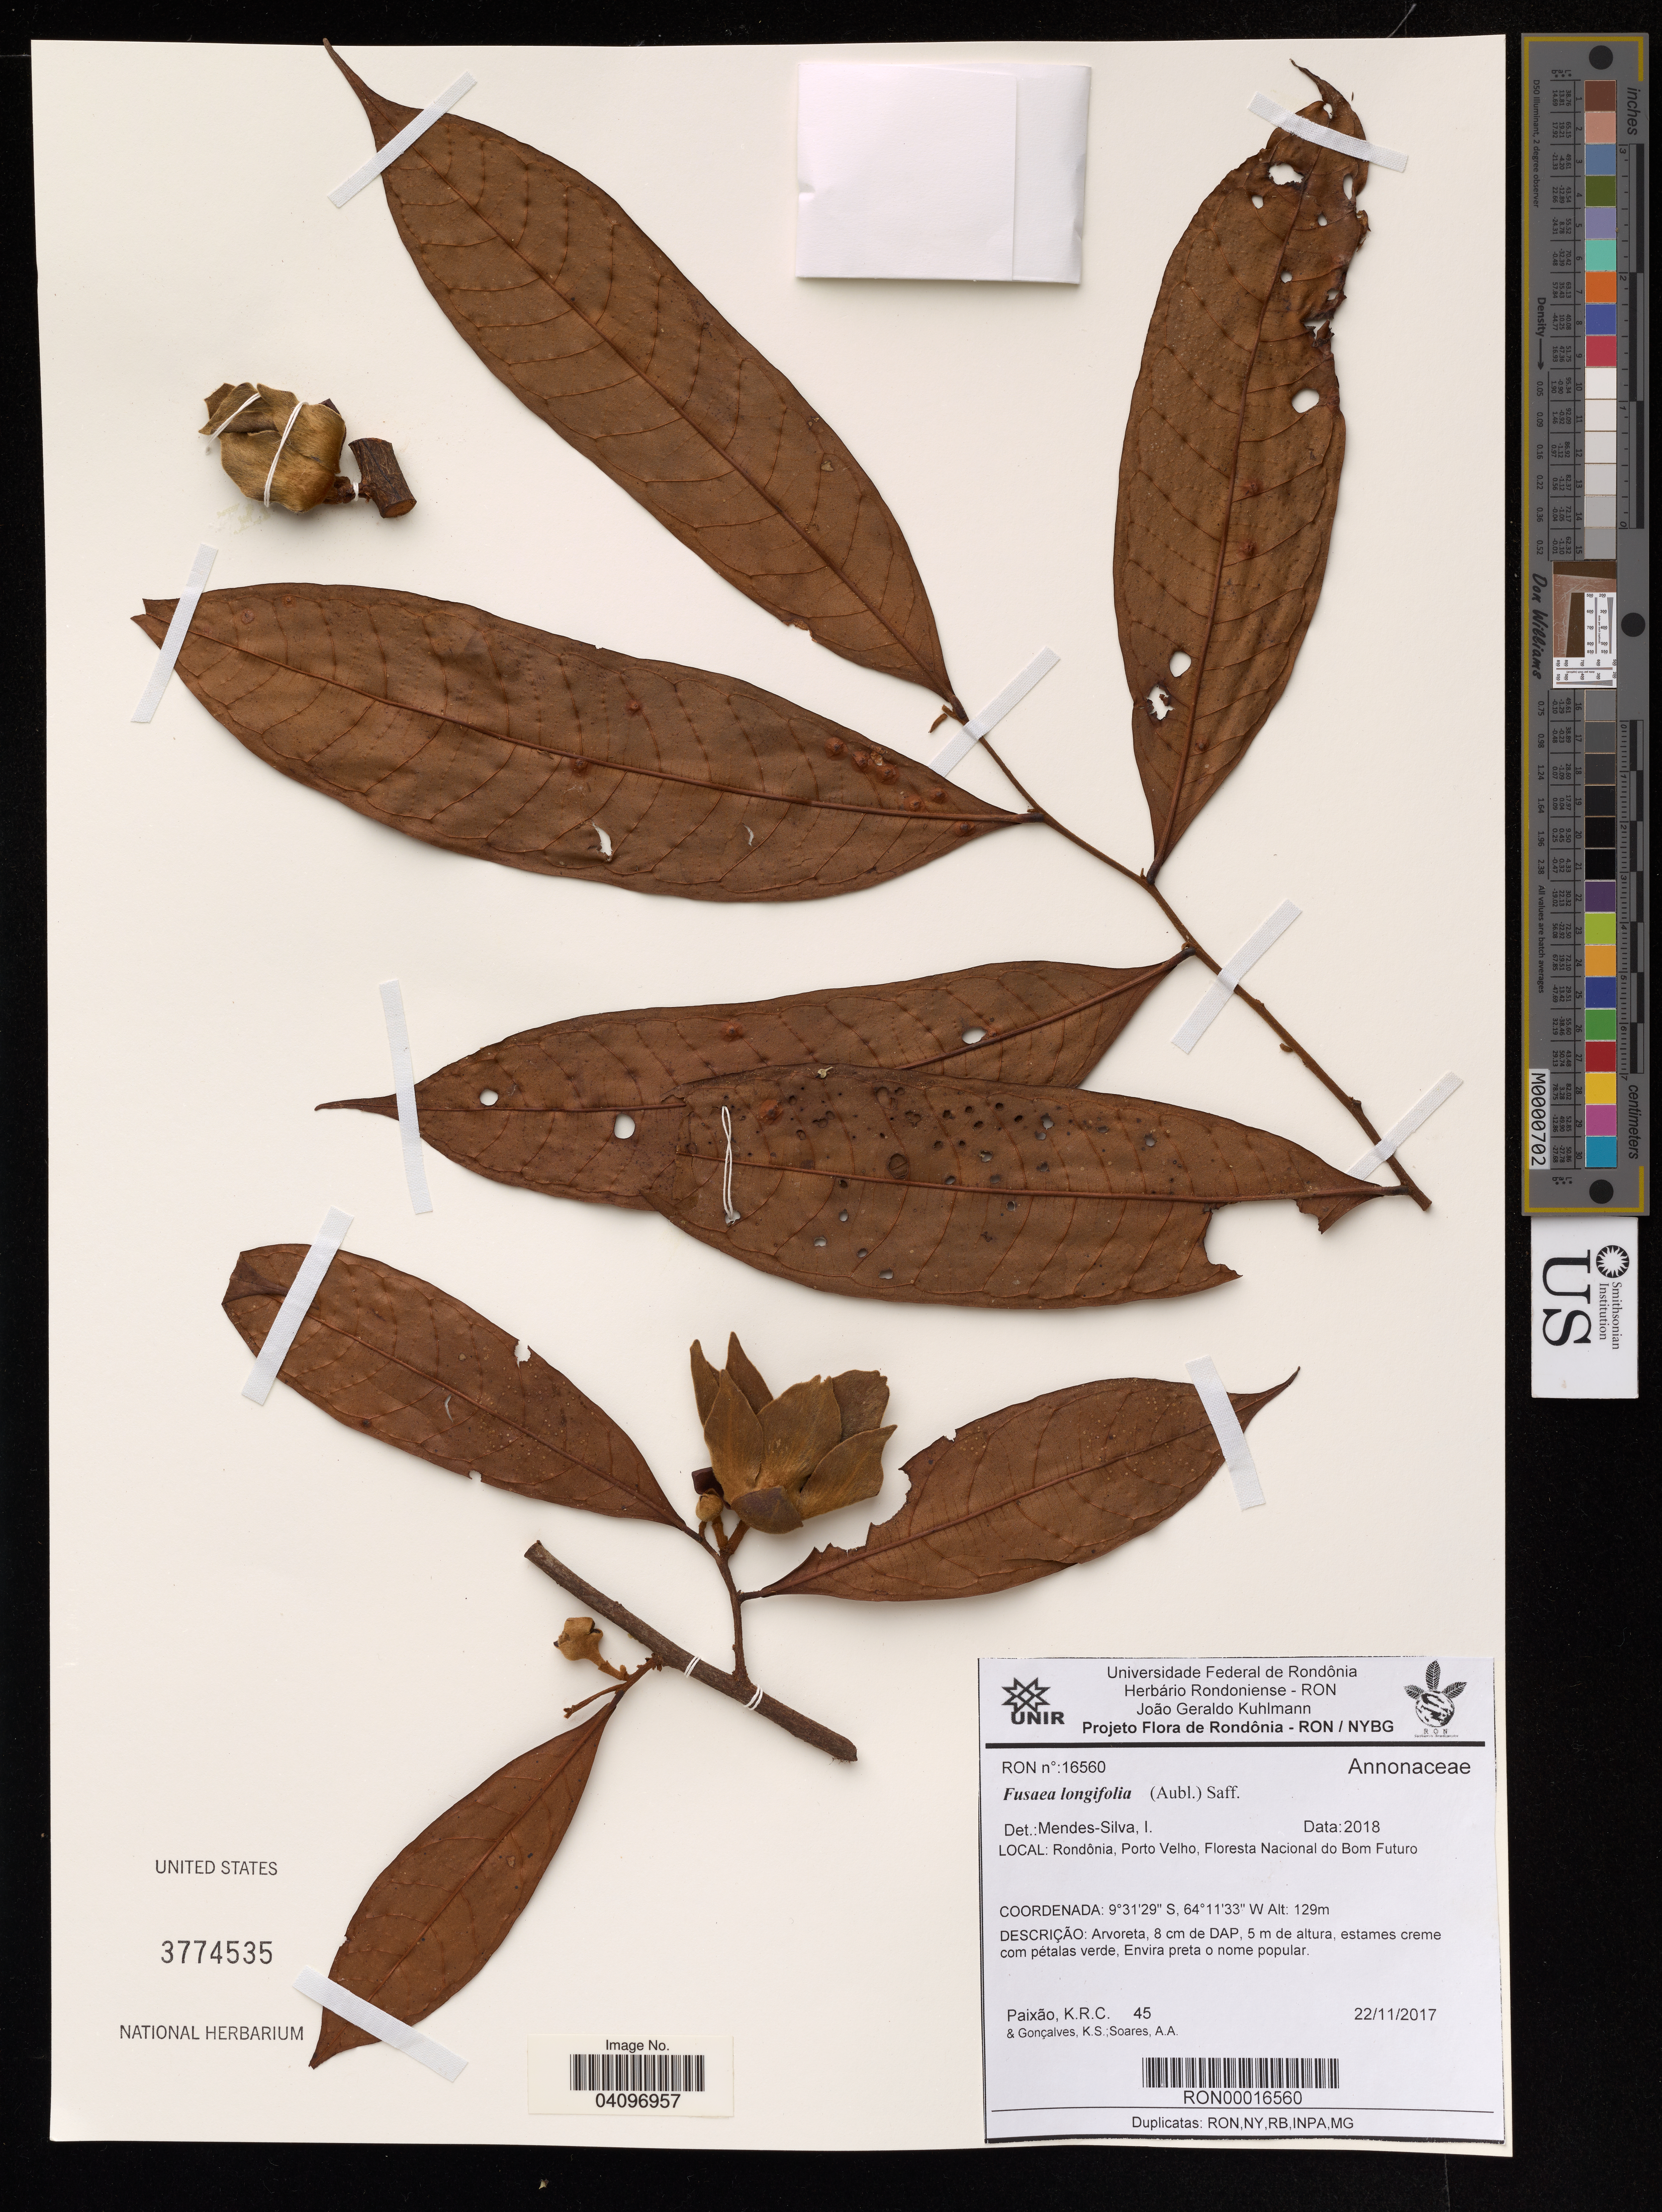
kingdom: Plantae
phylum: Tracheophyta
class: Magnoliopsida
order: Magnoliales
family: Annonaceae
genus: Fusaea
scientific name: Fusaea longifolia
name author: (Aubl.) Saff.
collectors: K. Paixão, K. Gonçalves & A. Soares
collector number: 45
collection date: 2017-11-22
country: Brazil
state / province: Rondônia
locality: Porto Velho, Floresta Nacional do Bom Futuro.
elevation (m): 129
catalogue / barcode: US 3774535